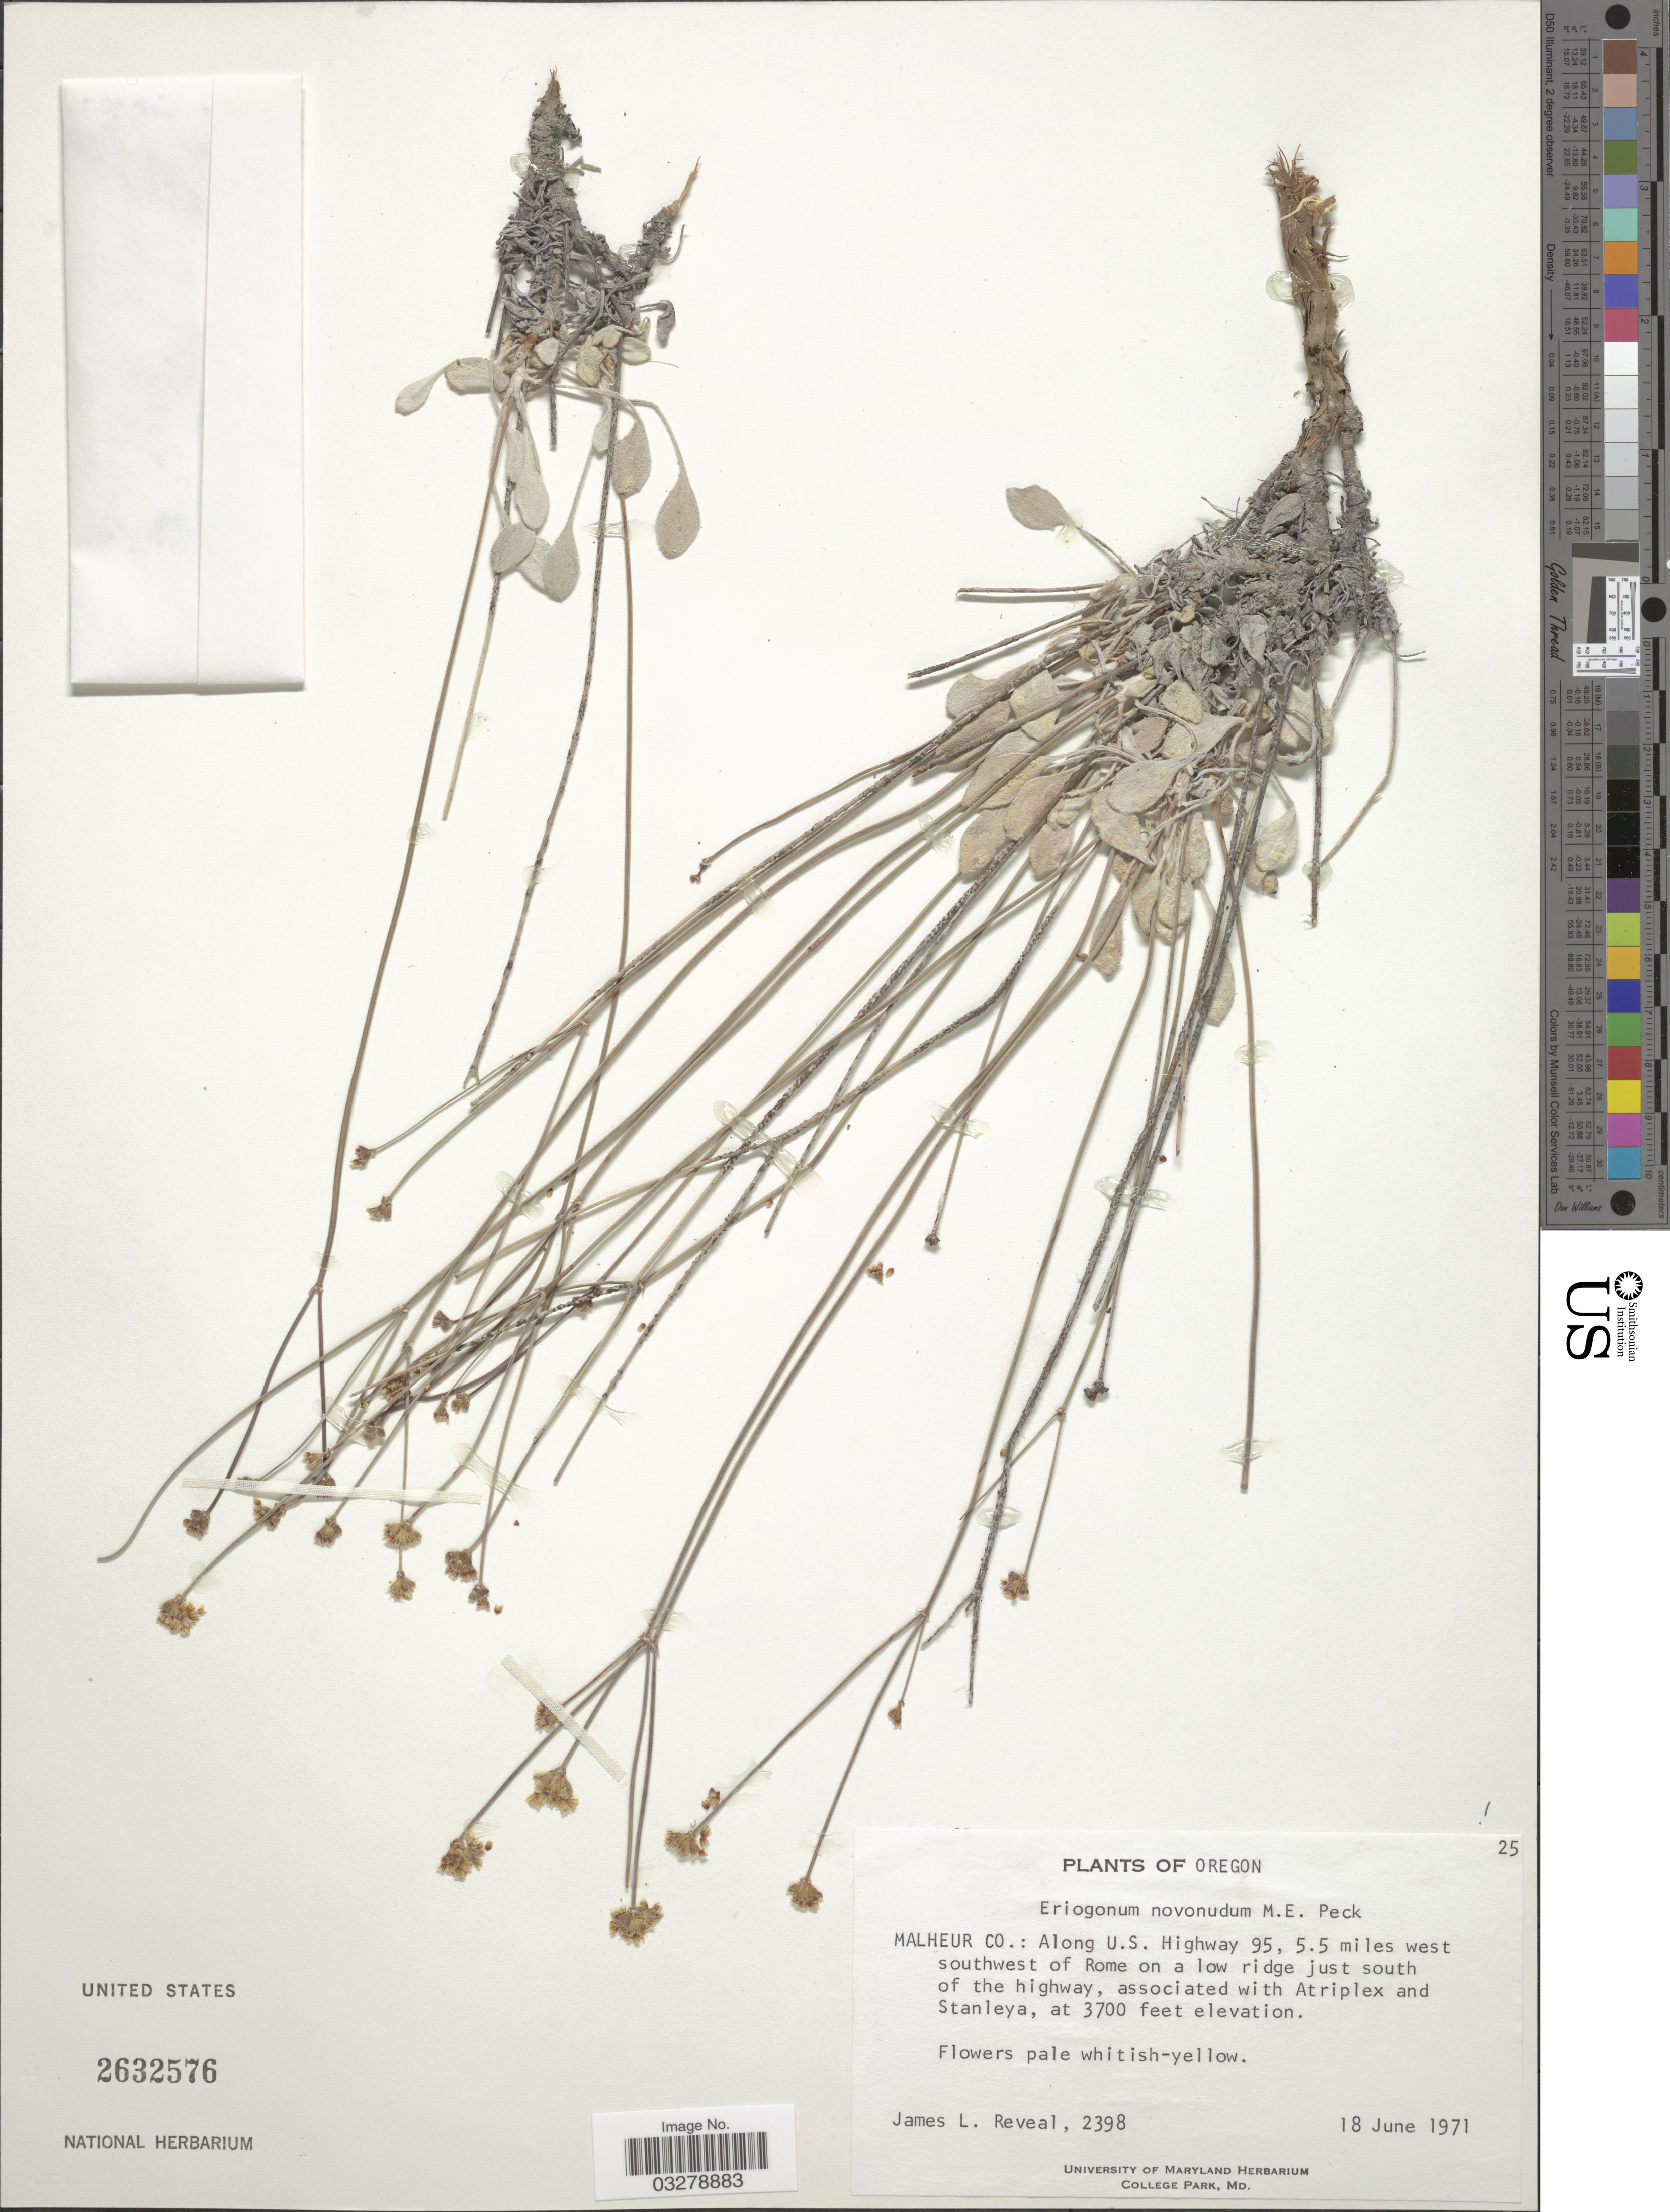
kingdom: Plantae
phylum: Tracheophyta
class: Magnoliopsida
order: Caryophyllales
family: Polygonaceae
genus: Eriogonum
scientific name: Eriogonum novonudum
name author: M. Peck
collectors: J. L. Reveal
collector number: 2398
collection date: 1971-06-18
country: United States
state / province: Oregon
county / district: Malheur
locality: Malheur Co.: Along U.S. Highway 95, 5.5 miles west southwest of Rome on a low ridge just south of the highway.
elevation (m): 1128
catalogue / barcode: US 2632576